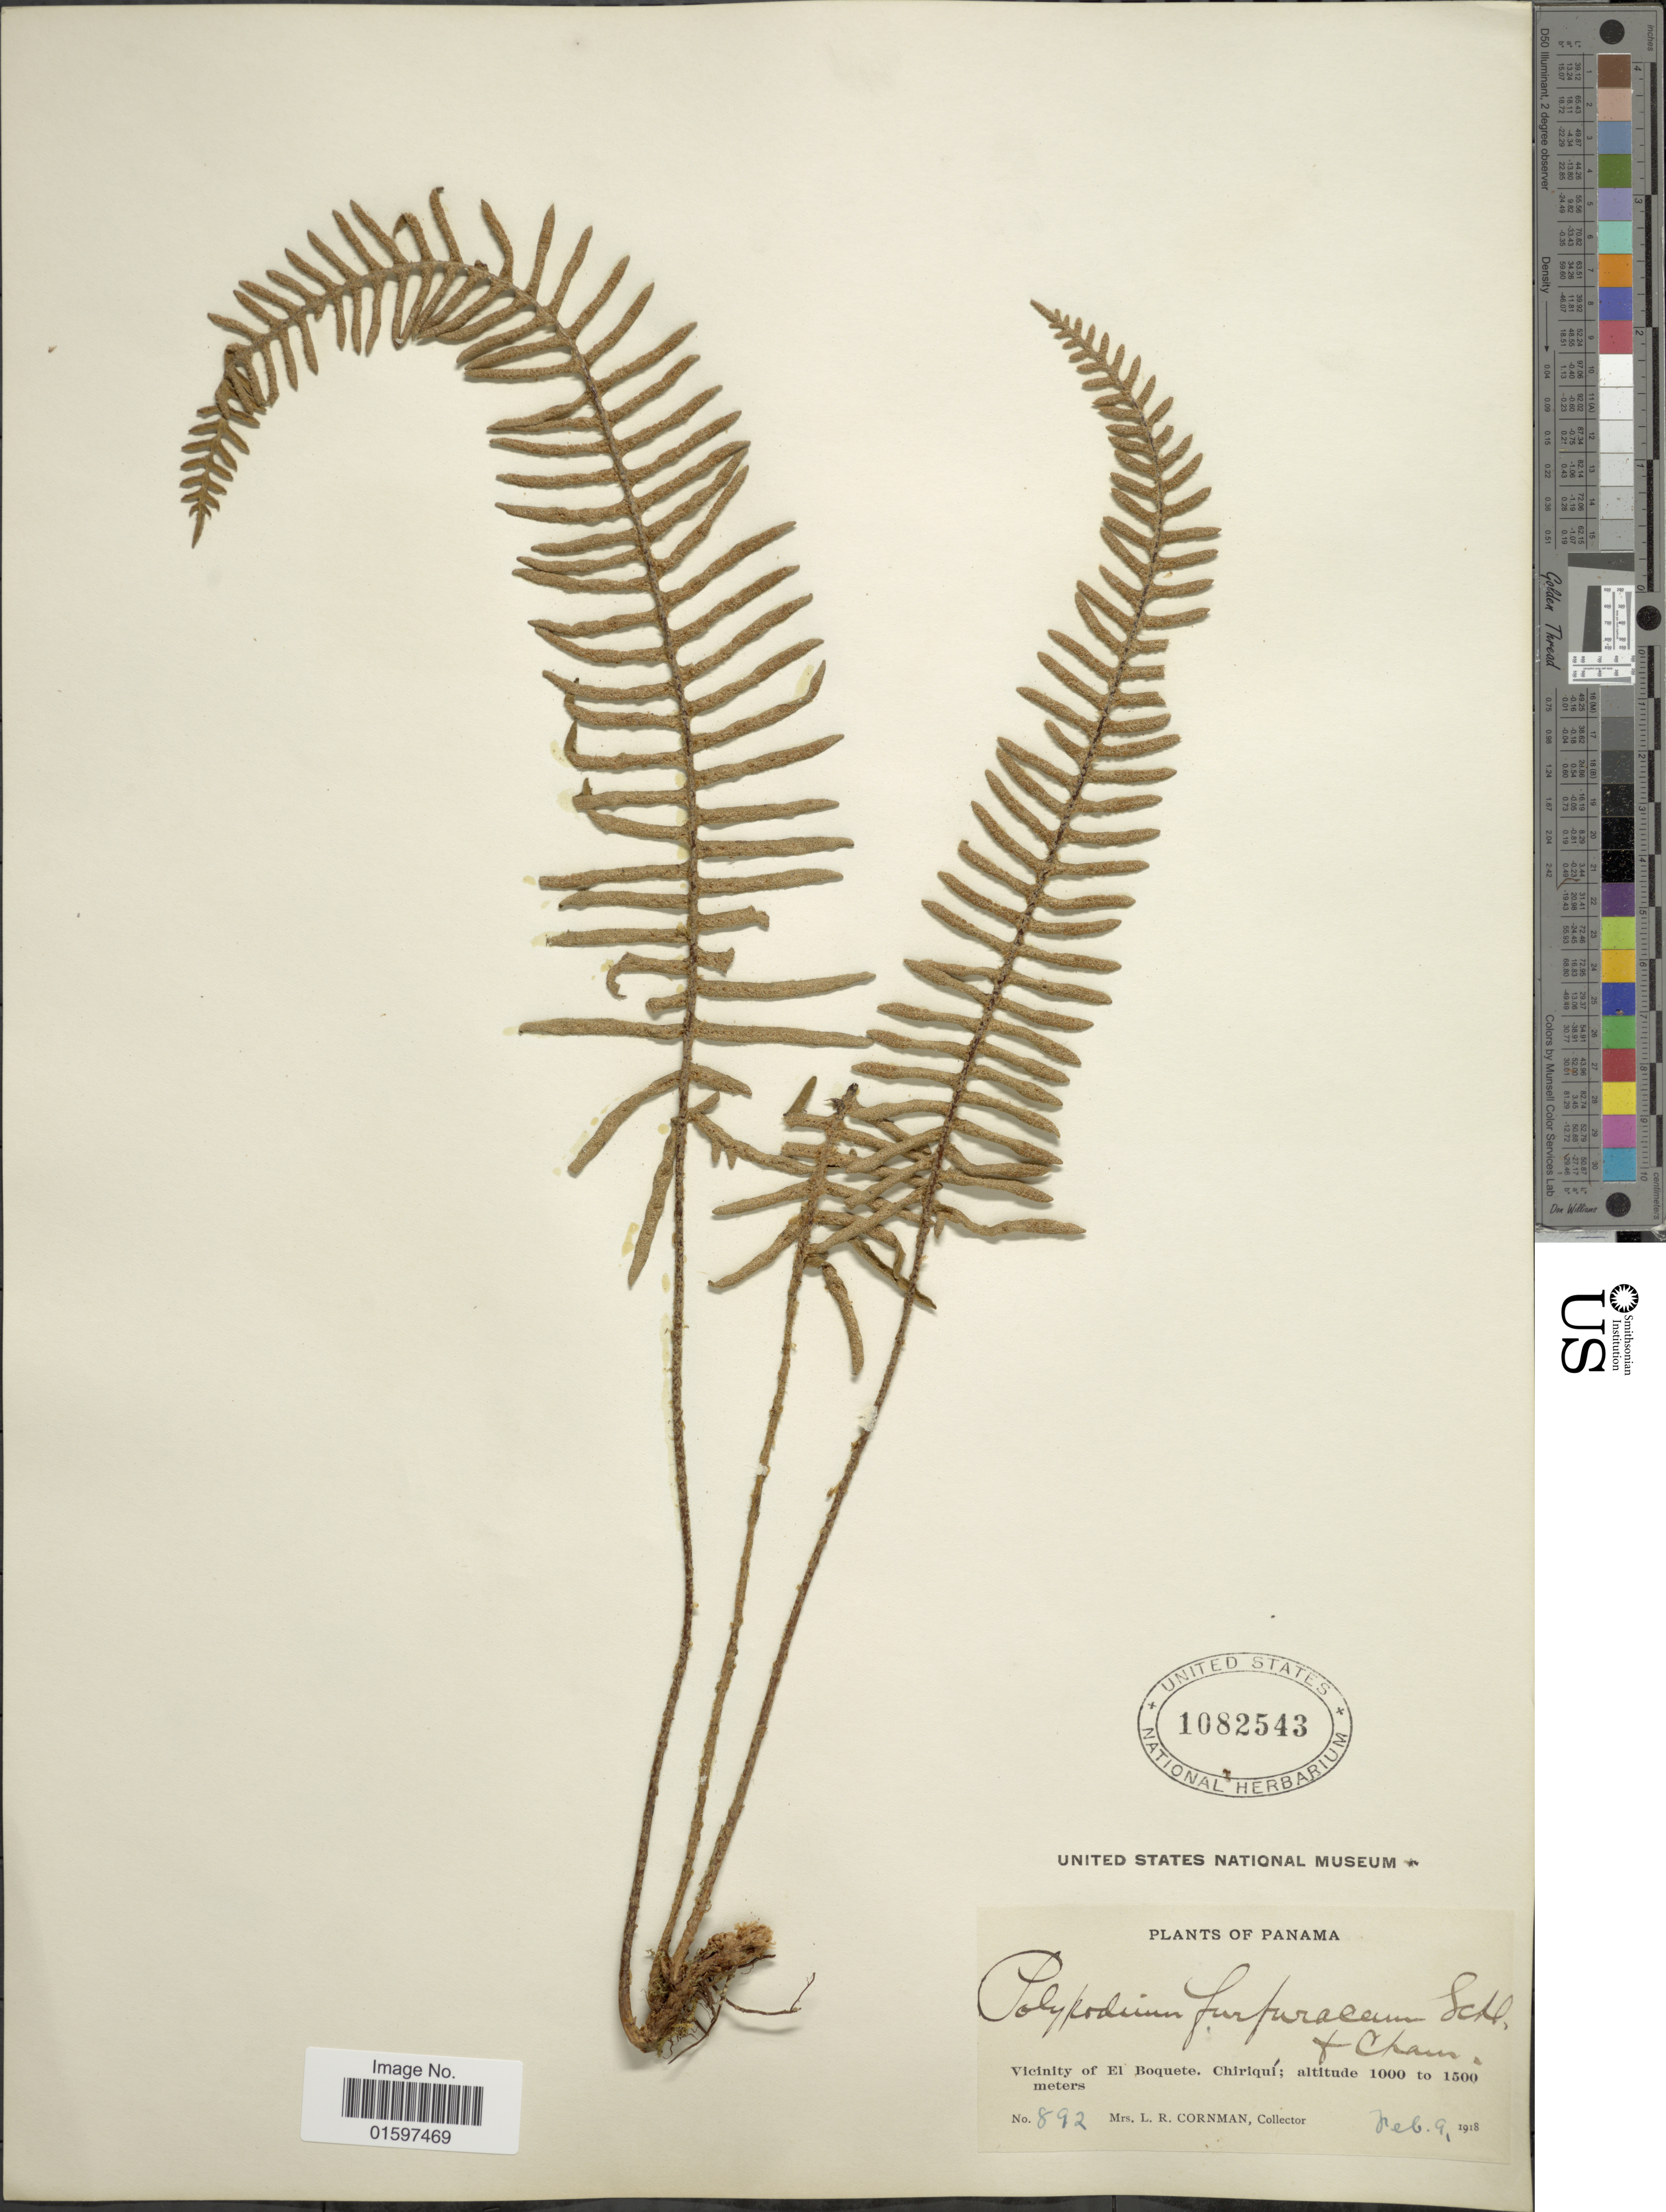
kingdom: Plantae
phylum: Tracheophyta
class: Polypodiopsida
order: Polypodiales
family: Polypodiaceae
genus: Pleopeltis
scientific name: Pleopeltis furfuracea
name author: (Schltdl. & Cham.) A.R. Sm. & Tejero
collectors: L. Cornman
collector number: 892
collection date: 1918-02-09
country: Panama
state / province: Chiriqui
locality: Vicinity of El Boquete, Chiriquí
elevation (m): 1000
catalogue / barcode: US 1082543